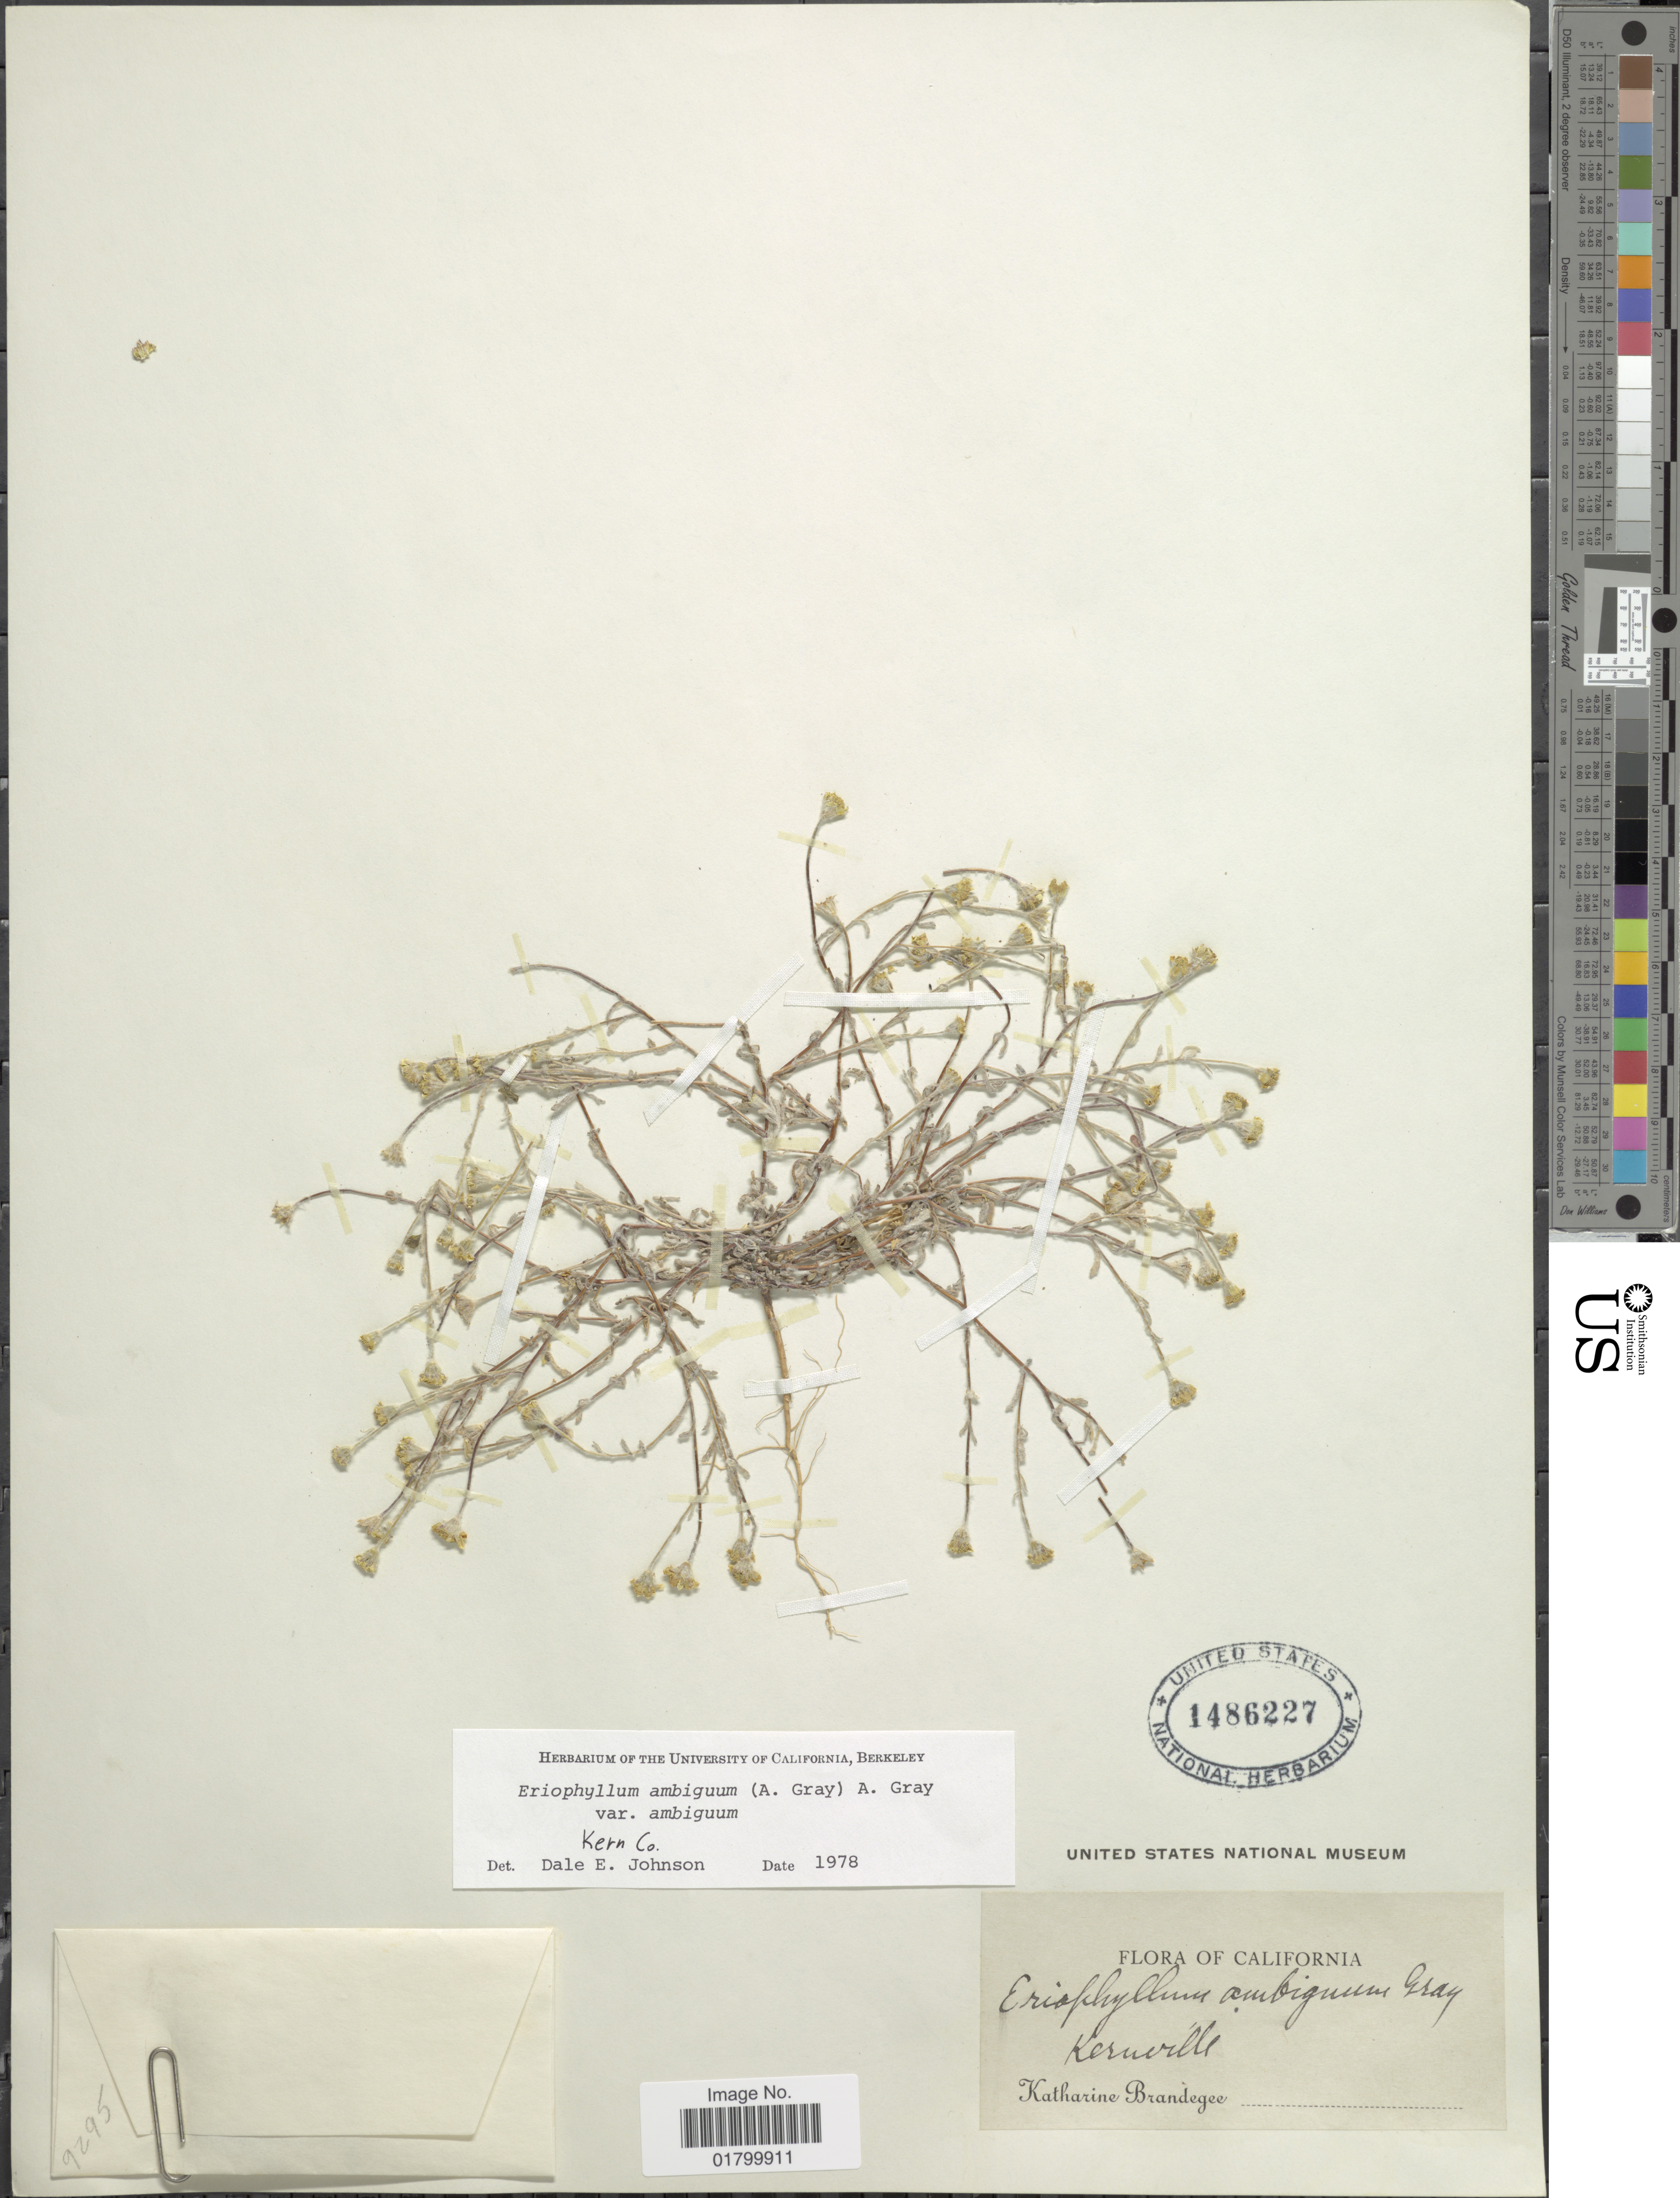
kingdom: Plantae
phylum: Tracheophyta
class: Magnoliopsida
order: Asterales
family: Asteraceae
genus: Eriophyllum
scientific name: Eriophyllum ambiguum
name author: (A. Gray) A. Gray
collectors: M. K. Brandegee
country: United States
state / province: California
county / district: Kern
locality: Kernville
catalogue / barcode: US 1486227